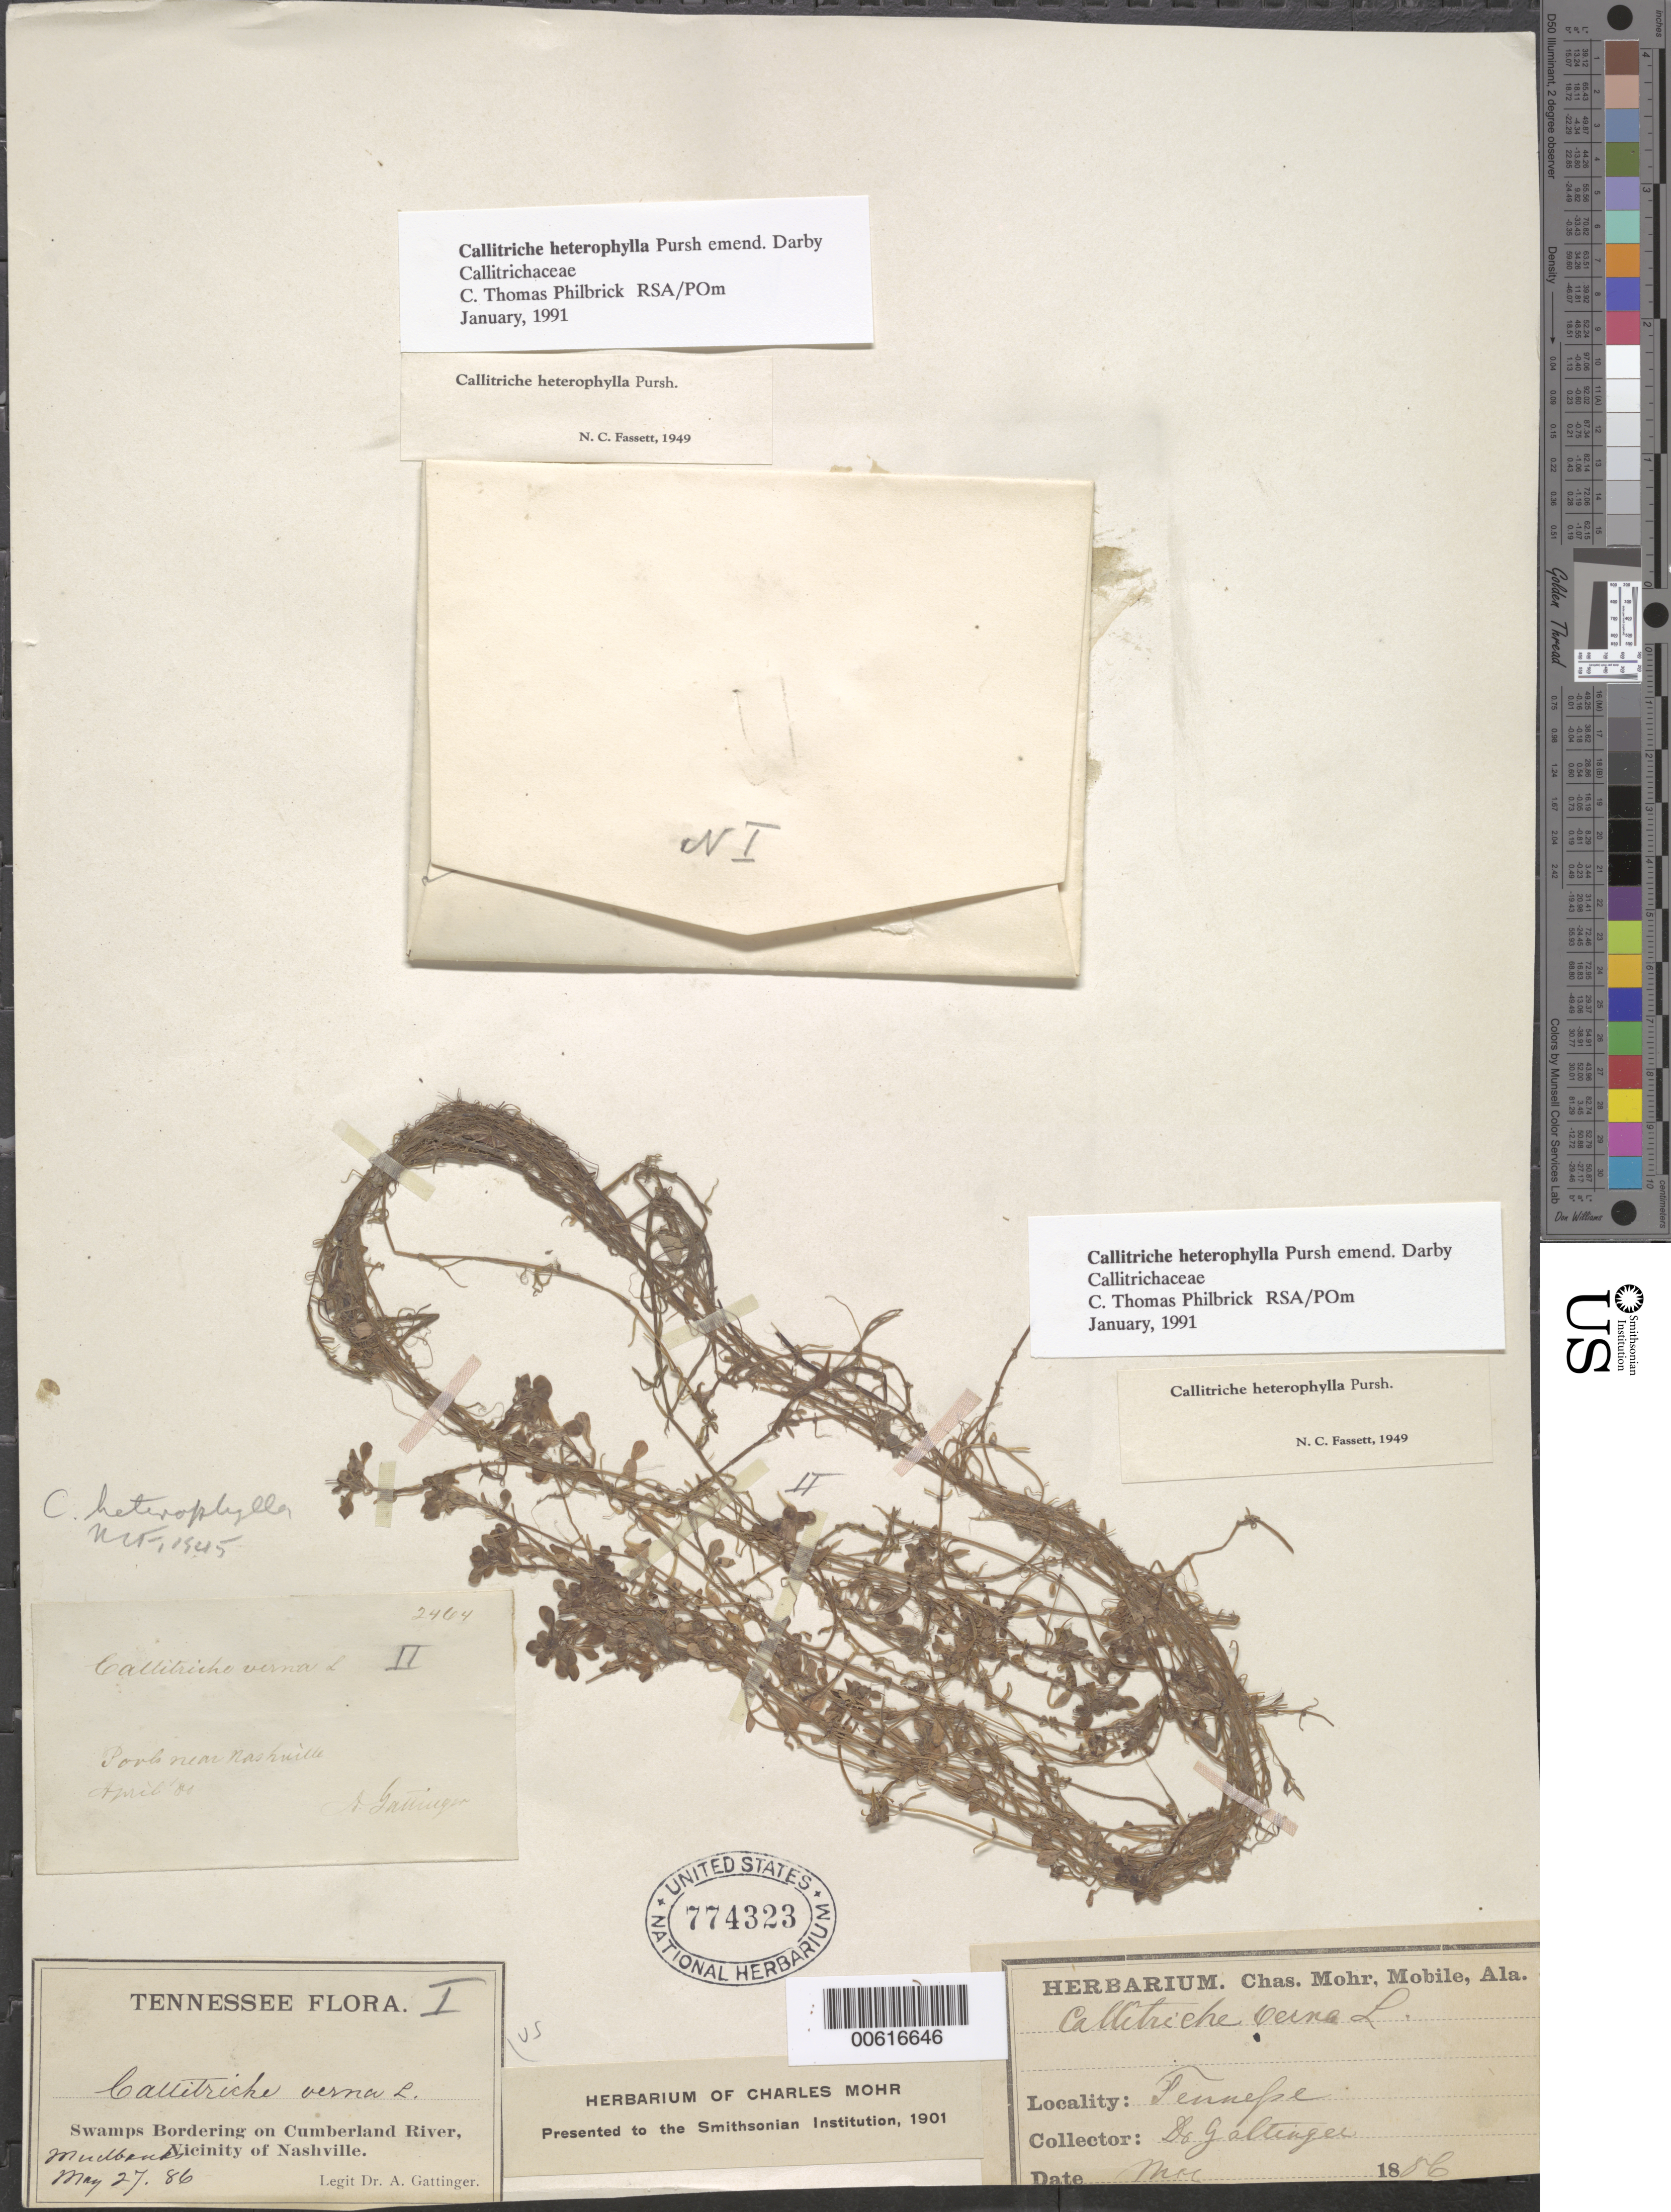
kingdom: Plantae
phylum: Tracheophyta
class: Magnoliopsida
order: Lamiales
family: Plantaginaceae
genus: Callitriche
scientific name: Callitriche heterophylla Pursh emend. Darby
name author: Pursh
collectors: A. Gattinger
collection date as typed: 27 May 1886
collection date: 1886-05-27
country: United States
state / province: Tennessee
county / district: Davidson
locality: Nashville, Cumberland River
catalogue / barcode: US 774323